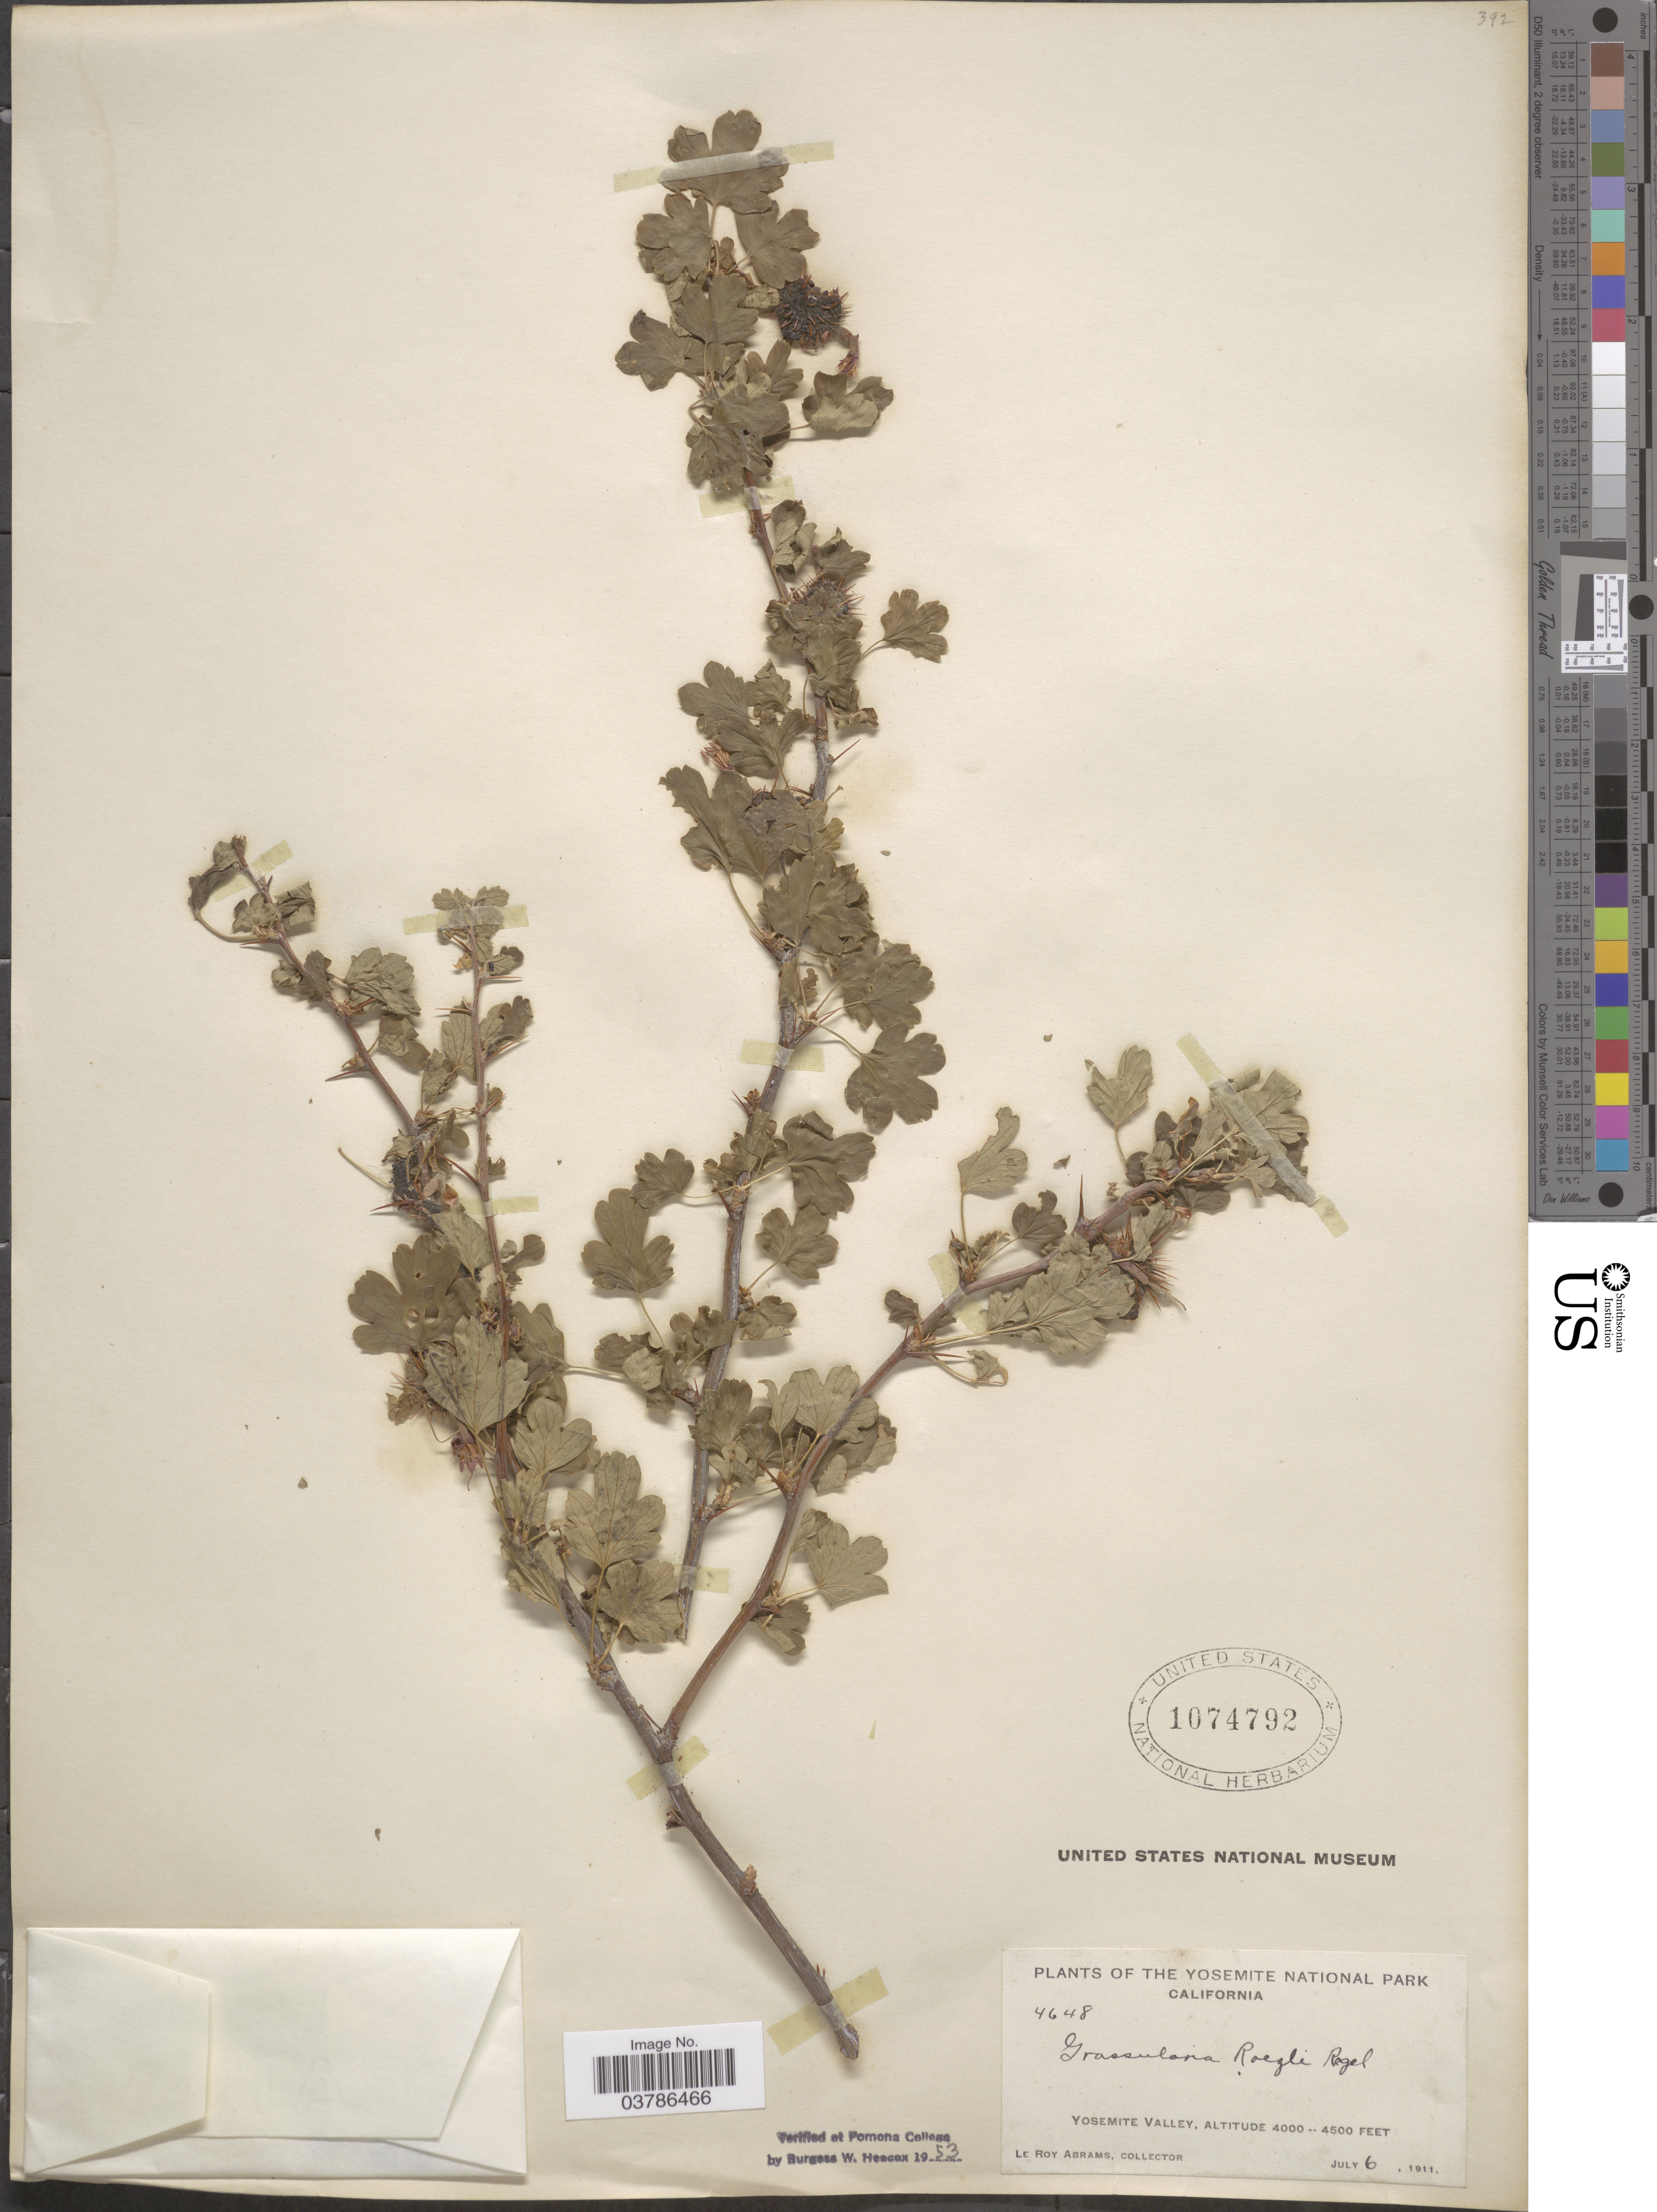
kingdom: Plantae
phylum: Tracheophyta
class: Magnoliopsida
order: Saxifragales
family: Grossulariaceae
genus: Ribes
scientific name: Ribes roezlii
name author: Regel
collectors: L. Abrams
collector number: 4648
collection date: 1911-07-06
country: United States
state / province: California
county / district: Mariposa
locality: The Yosemite National Park. Yosemite Valley.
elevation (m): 1219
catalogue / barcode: US 1074792